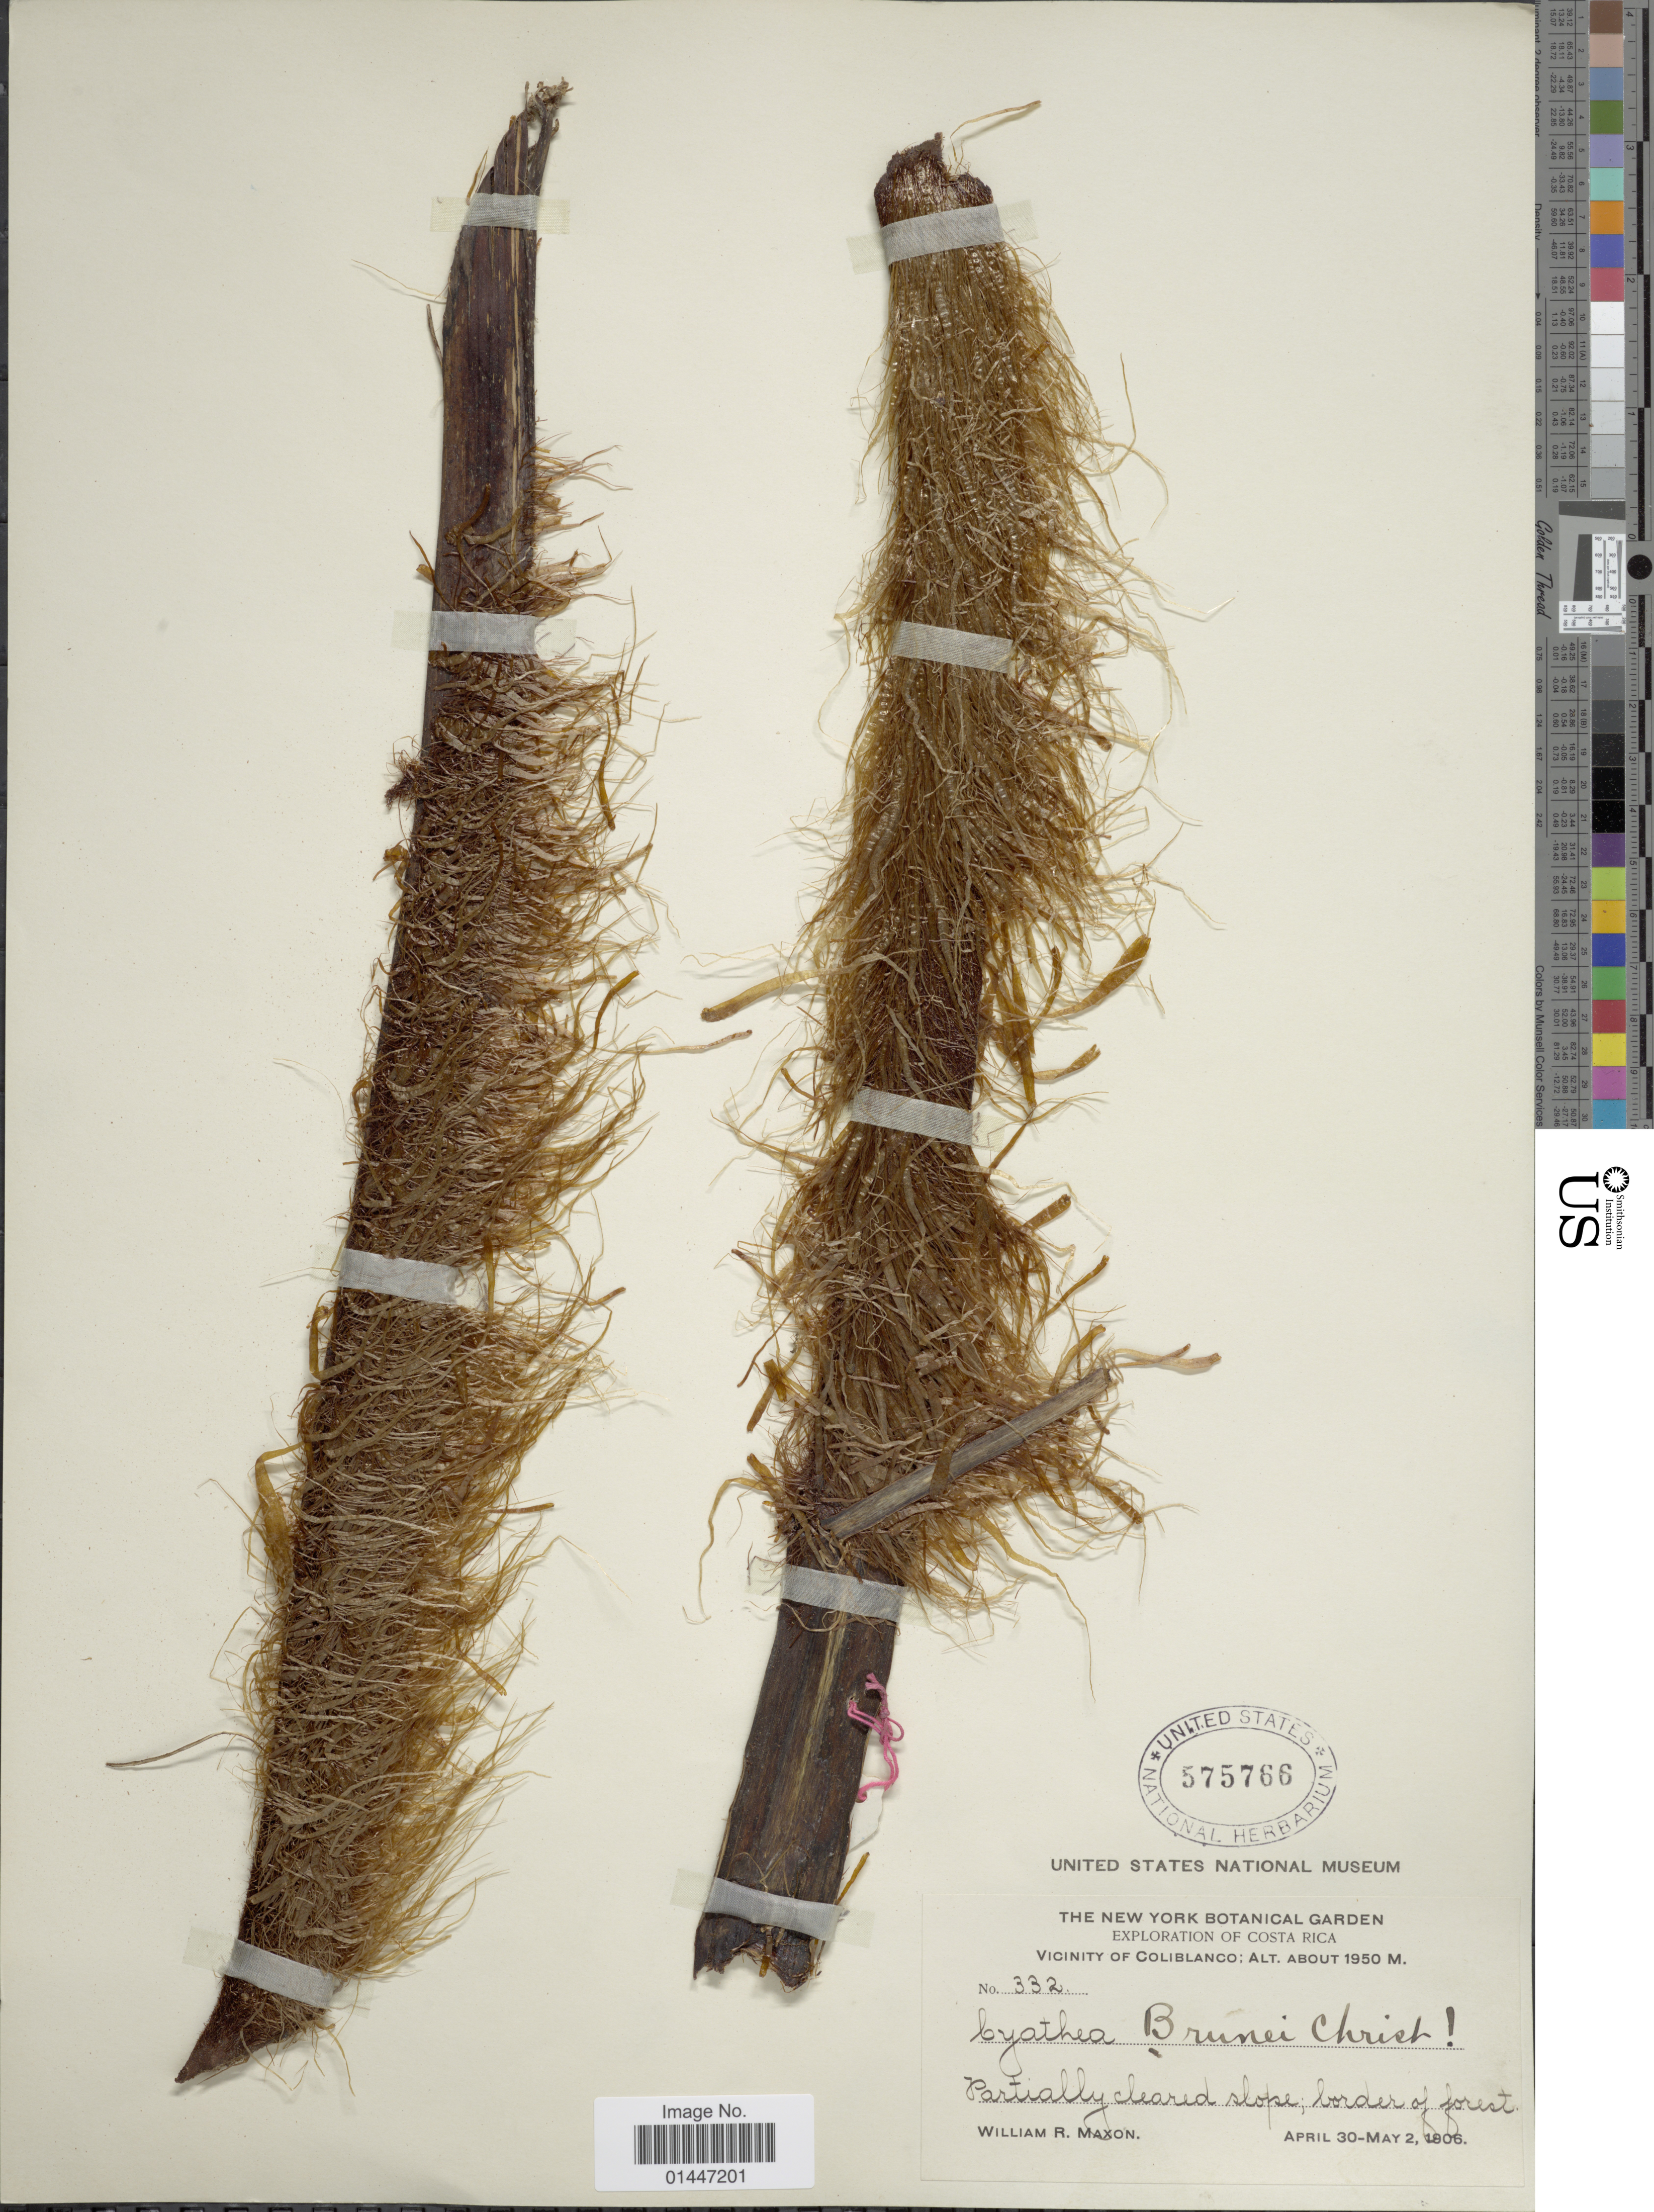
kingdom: Plantae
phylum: Tracheophyta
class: Polypodiopsida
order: Cyatheales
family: Cyatheaceae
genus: Sphaeropteris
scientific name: Sphaeropteris brunei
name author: (Christ) R.M. Tryon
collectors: W. R. Maxon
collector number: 332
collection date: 1906-04-30/1906-05-02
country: Costa Rica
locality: Vicinity of Coliblanco, partially cleared slope; border of forest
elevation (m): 1950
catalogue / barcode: US 575766